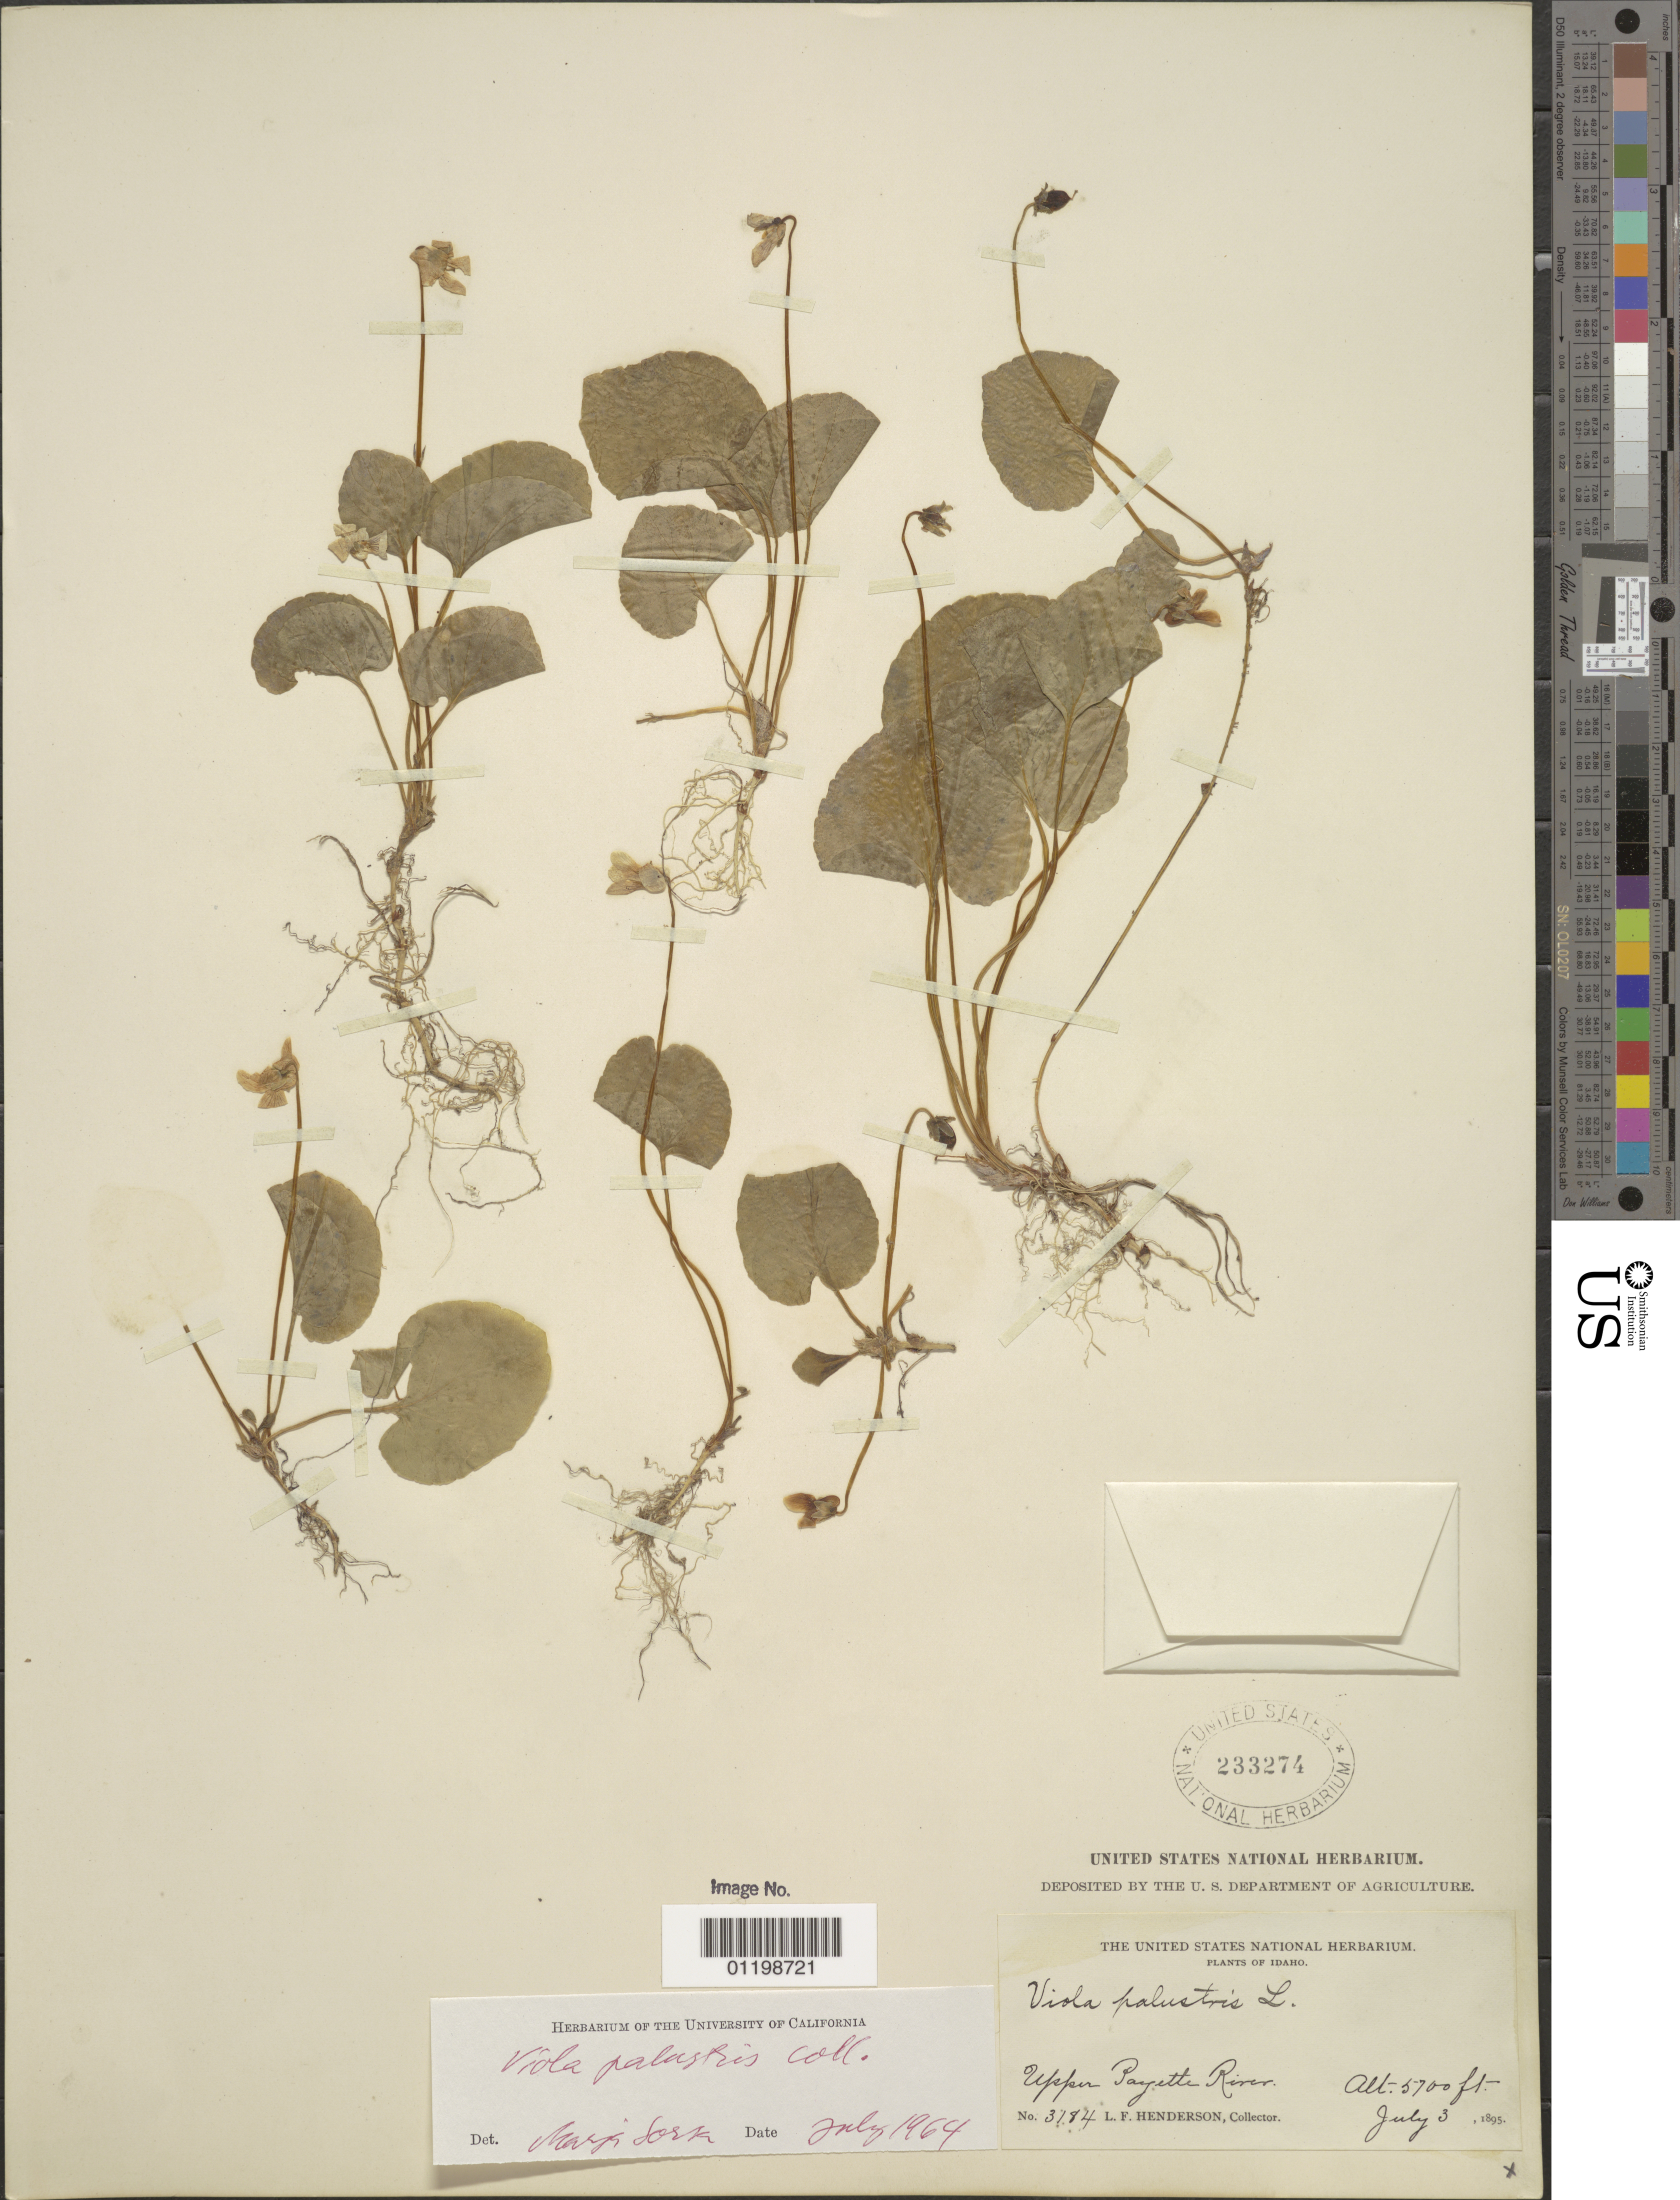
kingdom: Plantae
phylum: Tracheophyta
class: Magnoliopsida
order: Malpighiales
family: Violaceae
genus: Viola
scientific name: Viola palustris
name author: L.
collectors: L. F. Henderson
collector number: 3184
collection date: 1895-07-03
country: United States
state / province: Idaho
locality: Upper Payette River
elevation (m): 1737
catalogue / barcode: US 233274